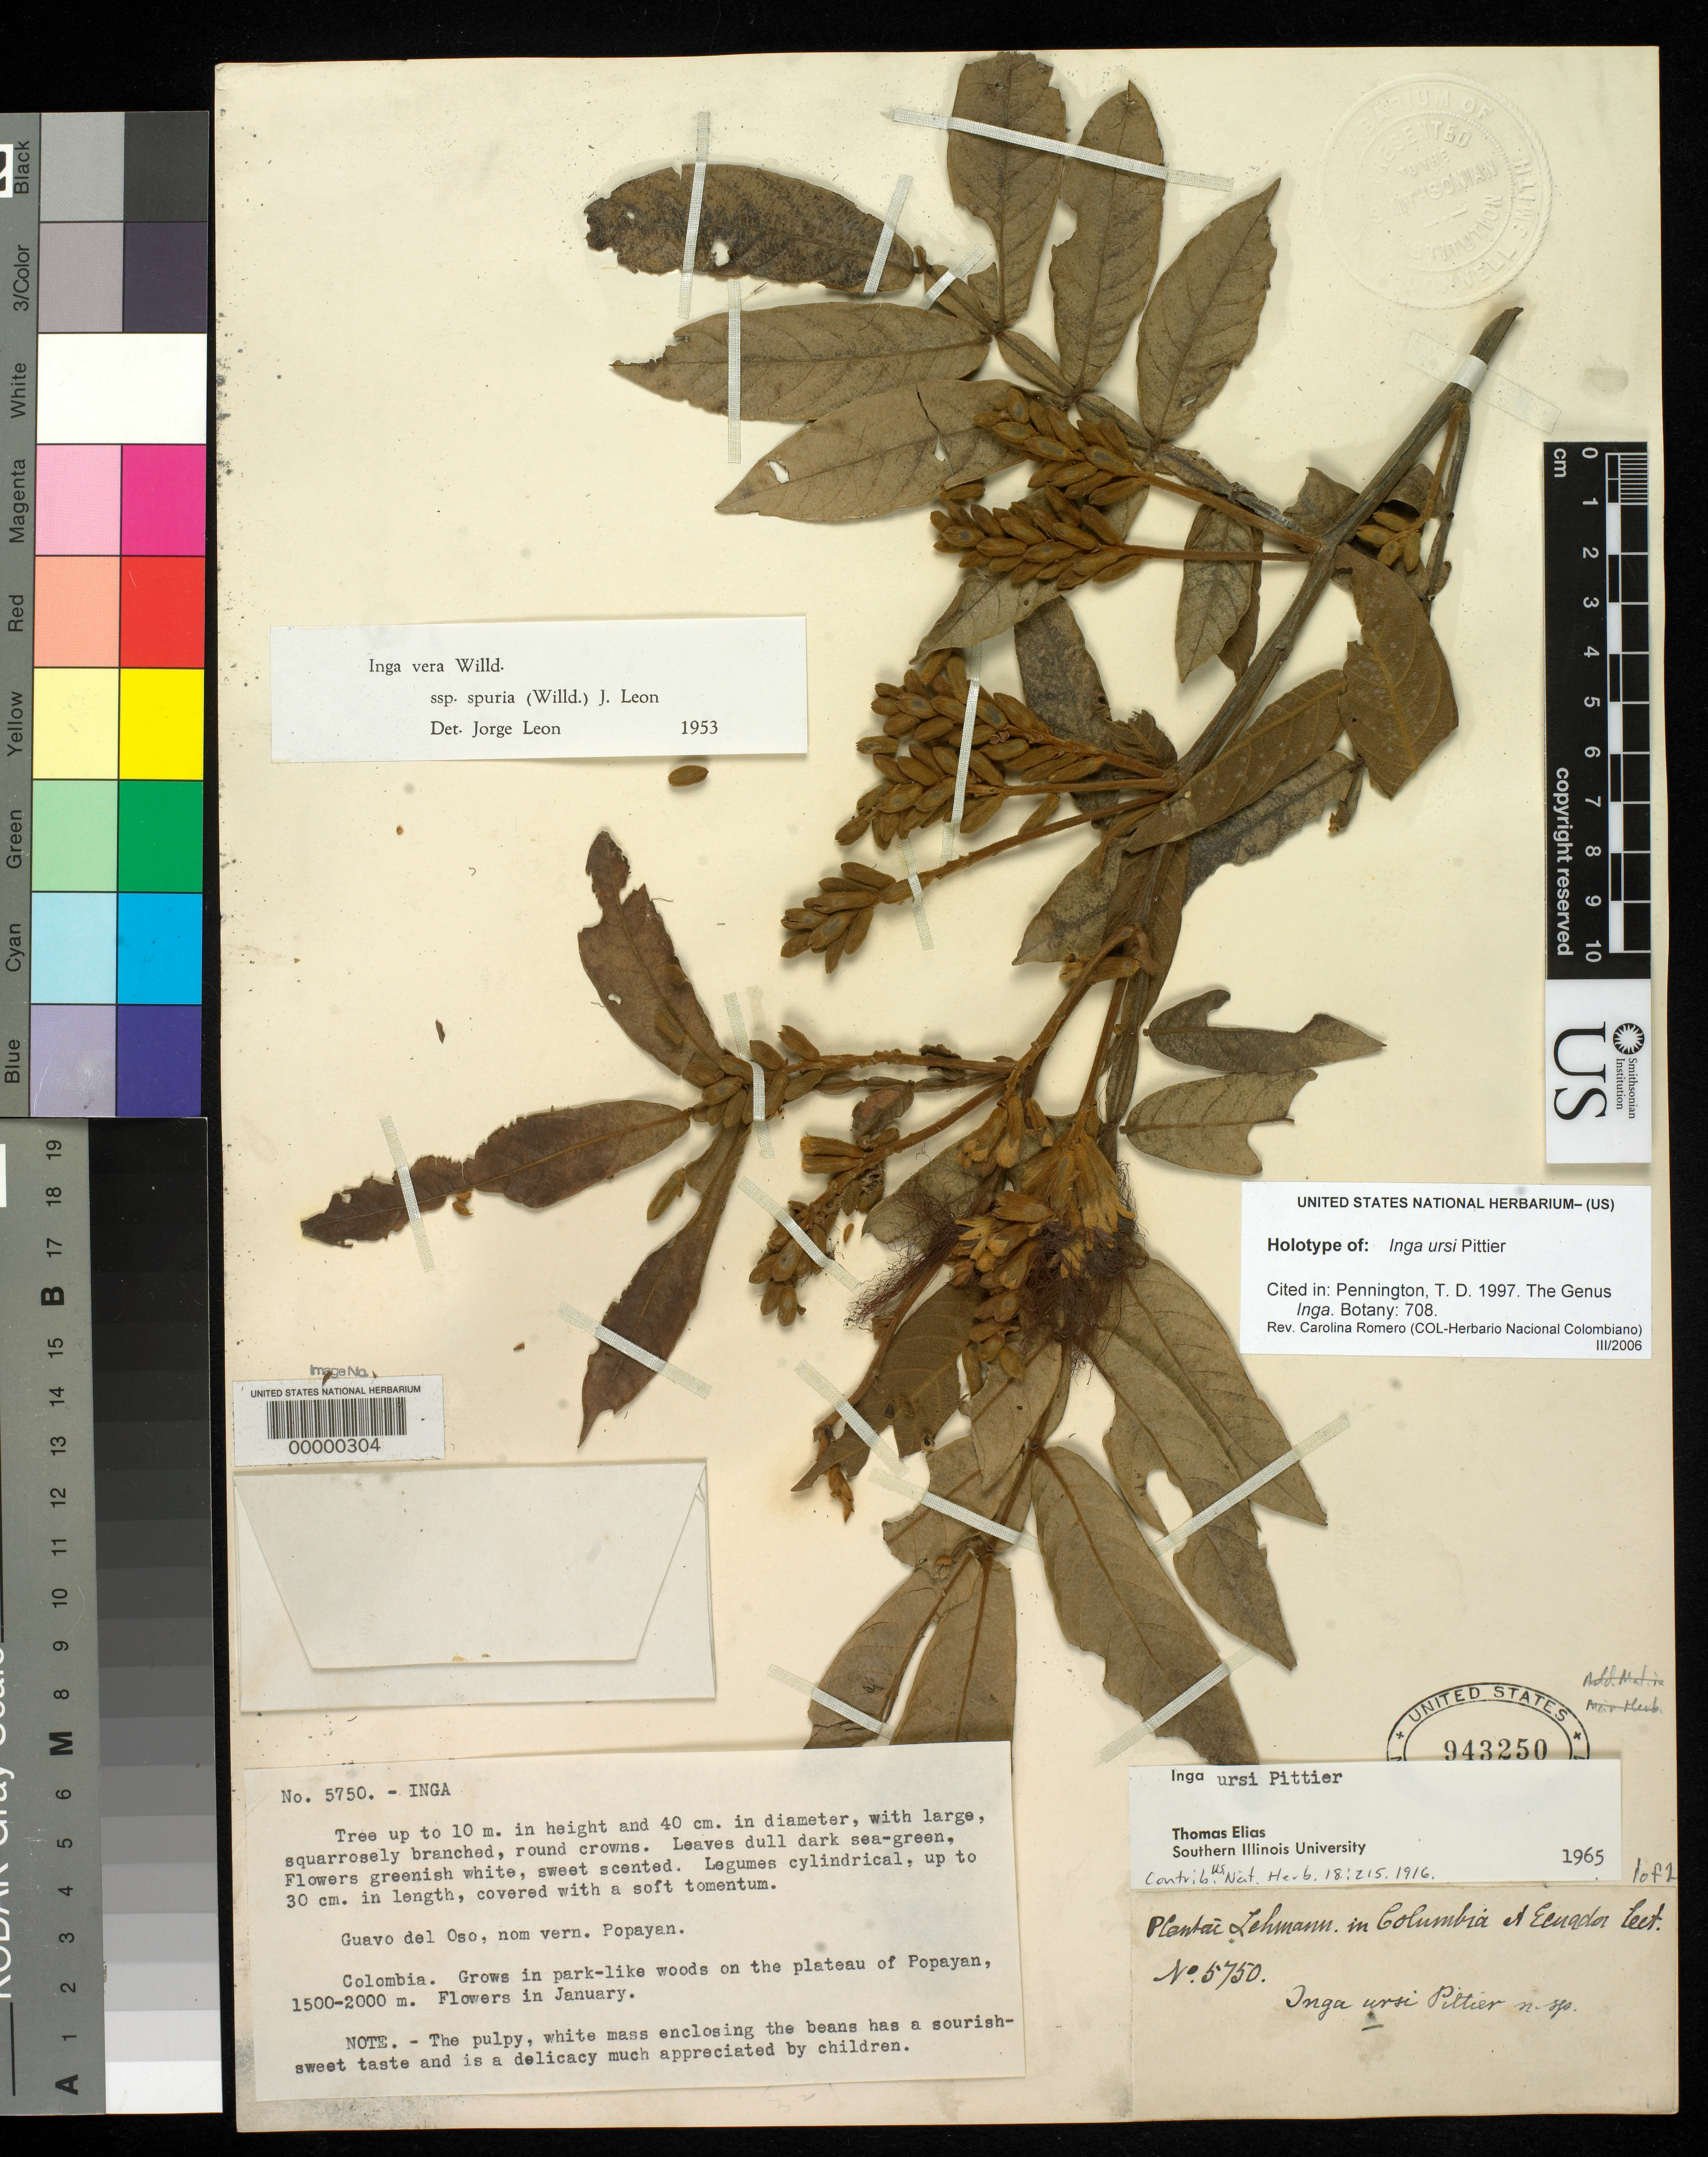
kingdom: Plantae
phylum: Tracheophyta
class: Magnoliopsida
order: Fabales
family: Fabaceae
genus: Inga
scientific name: Inga ursi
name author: Pittier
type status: Holotype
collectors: F. C. Lehmann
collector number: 5750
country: Colombia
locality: Plateau of Popayan.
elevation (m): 1500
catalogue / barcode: US 943250